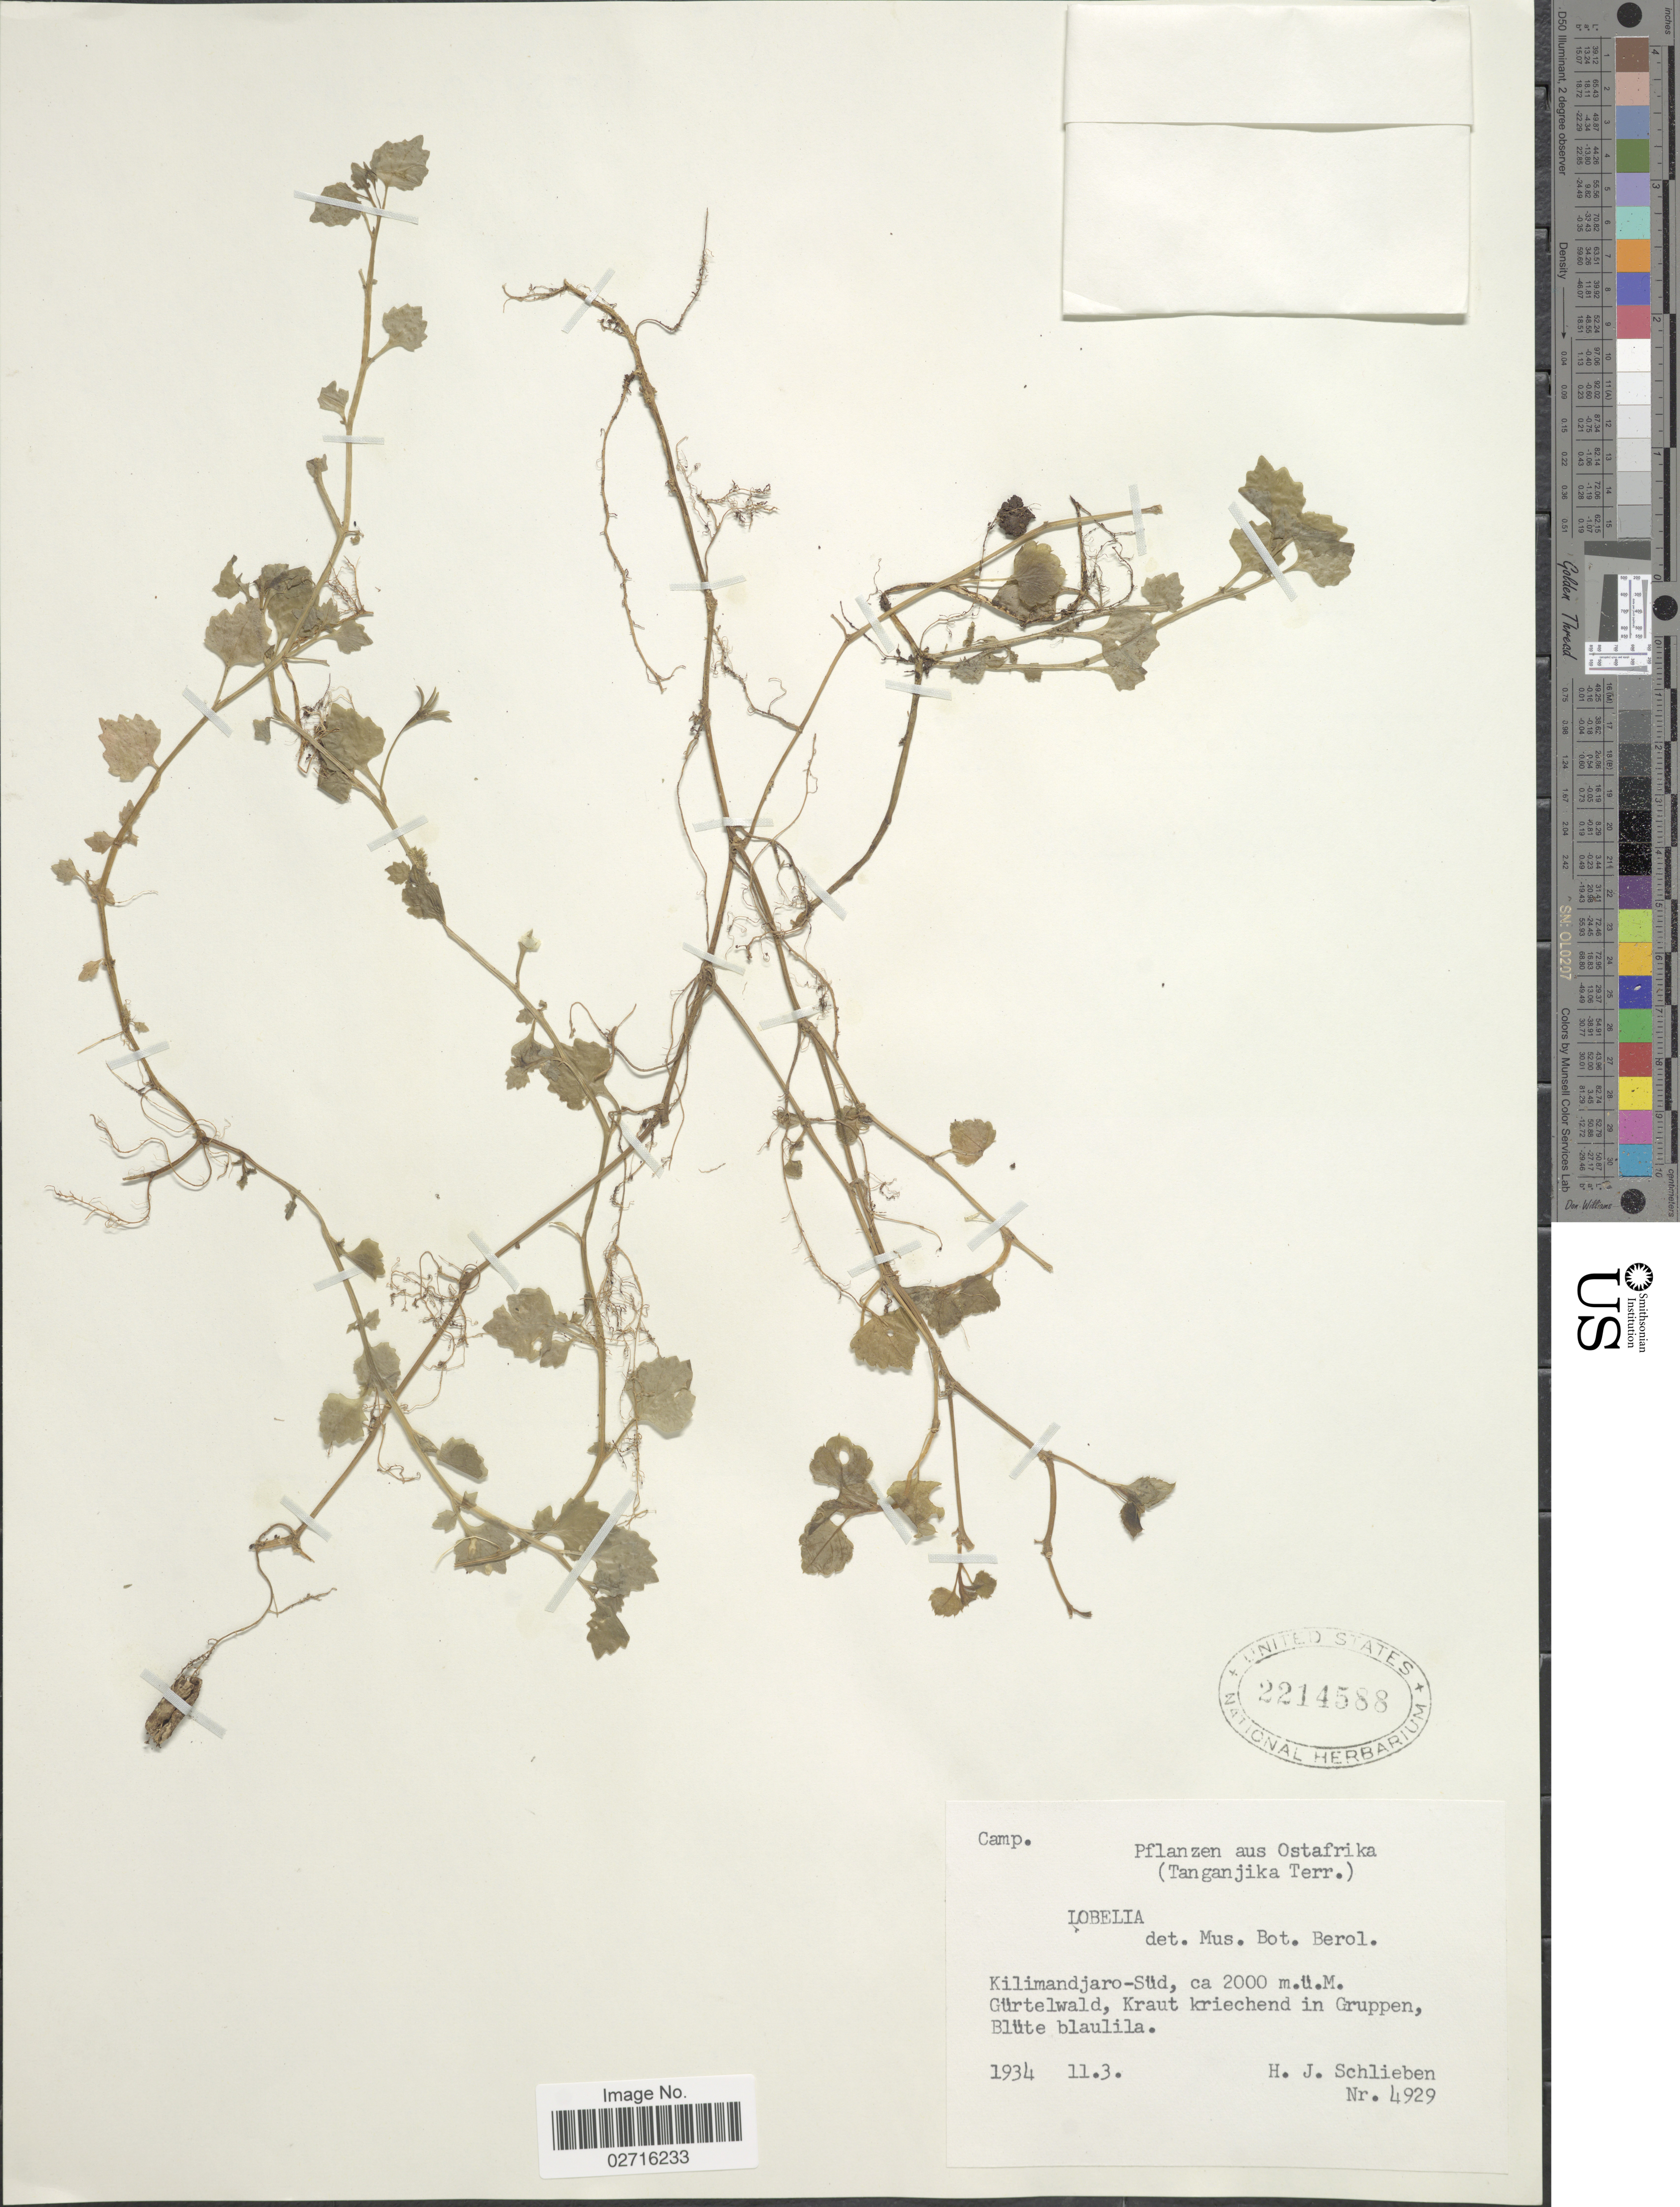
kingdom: Plantae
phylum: Tracheophyta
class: Magnoliopsida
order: Asterales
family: Campanulaceae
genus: Lobelia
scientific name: Lobelia sp.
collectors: H. J. Schlieben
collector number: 4929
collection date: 1934-11-03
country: Tanzania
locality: Aus Ostafrika, (Tanganjika Terr.) Kilimandjaro-Süd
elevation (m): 2000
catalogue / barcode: US 2214588